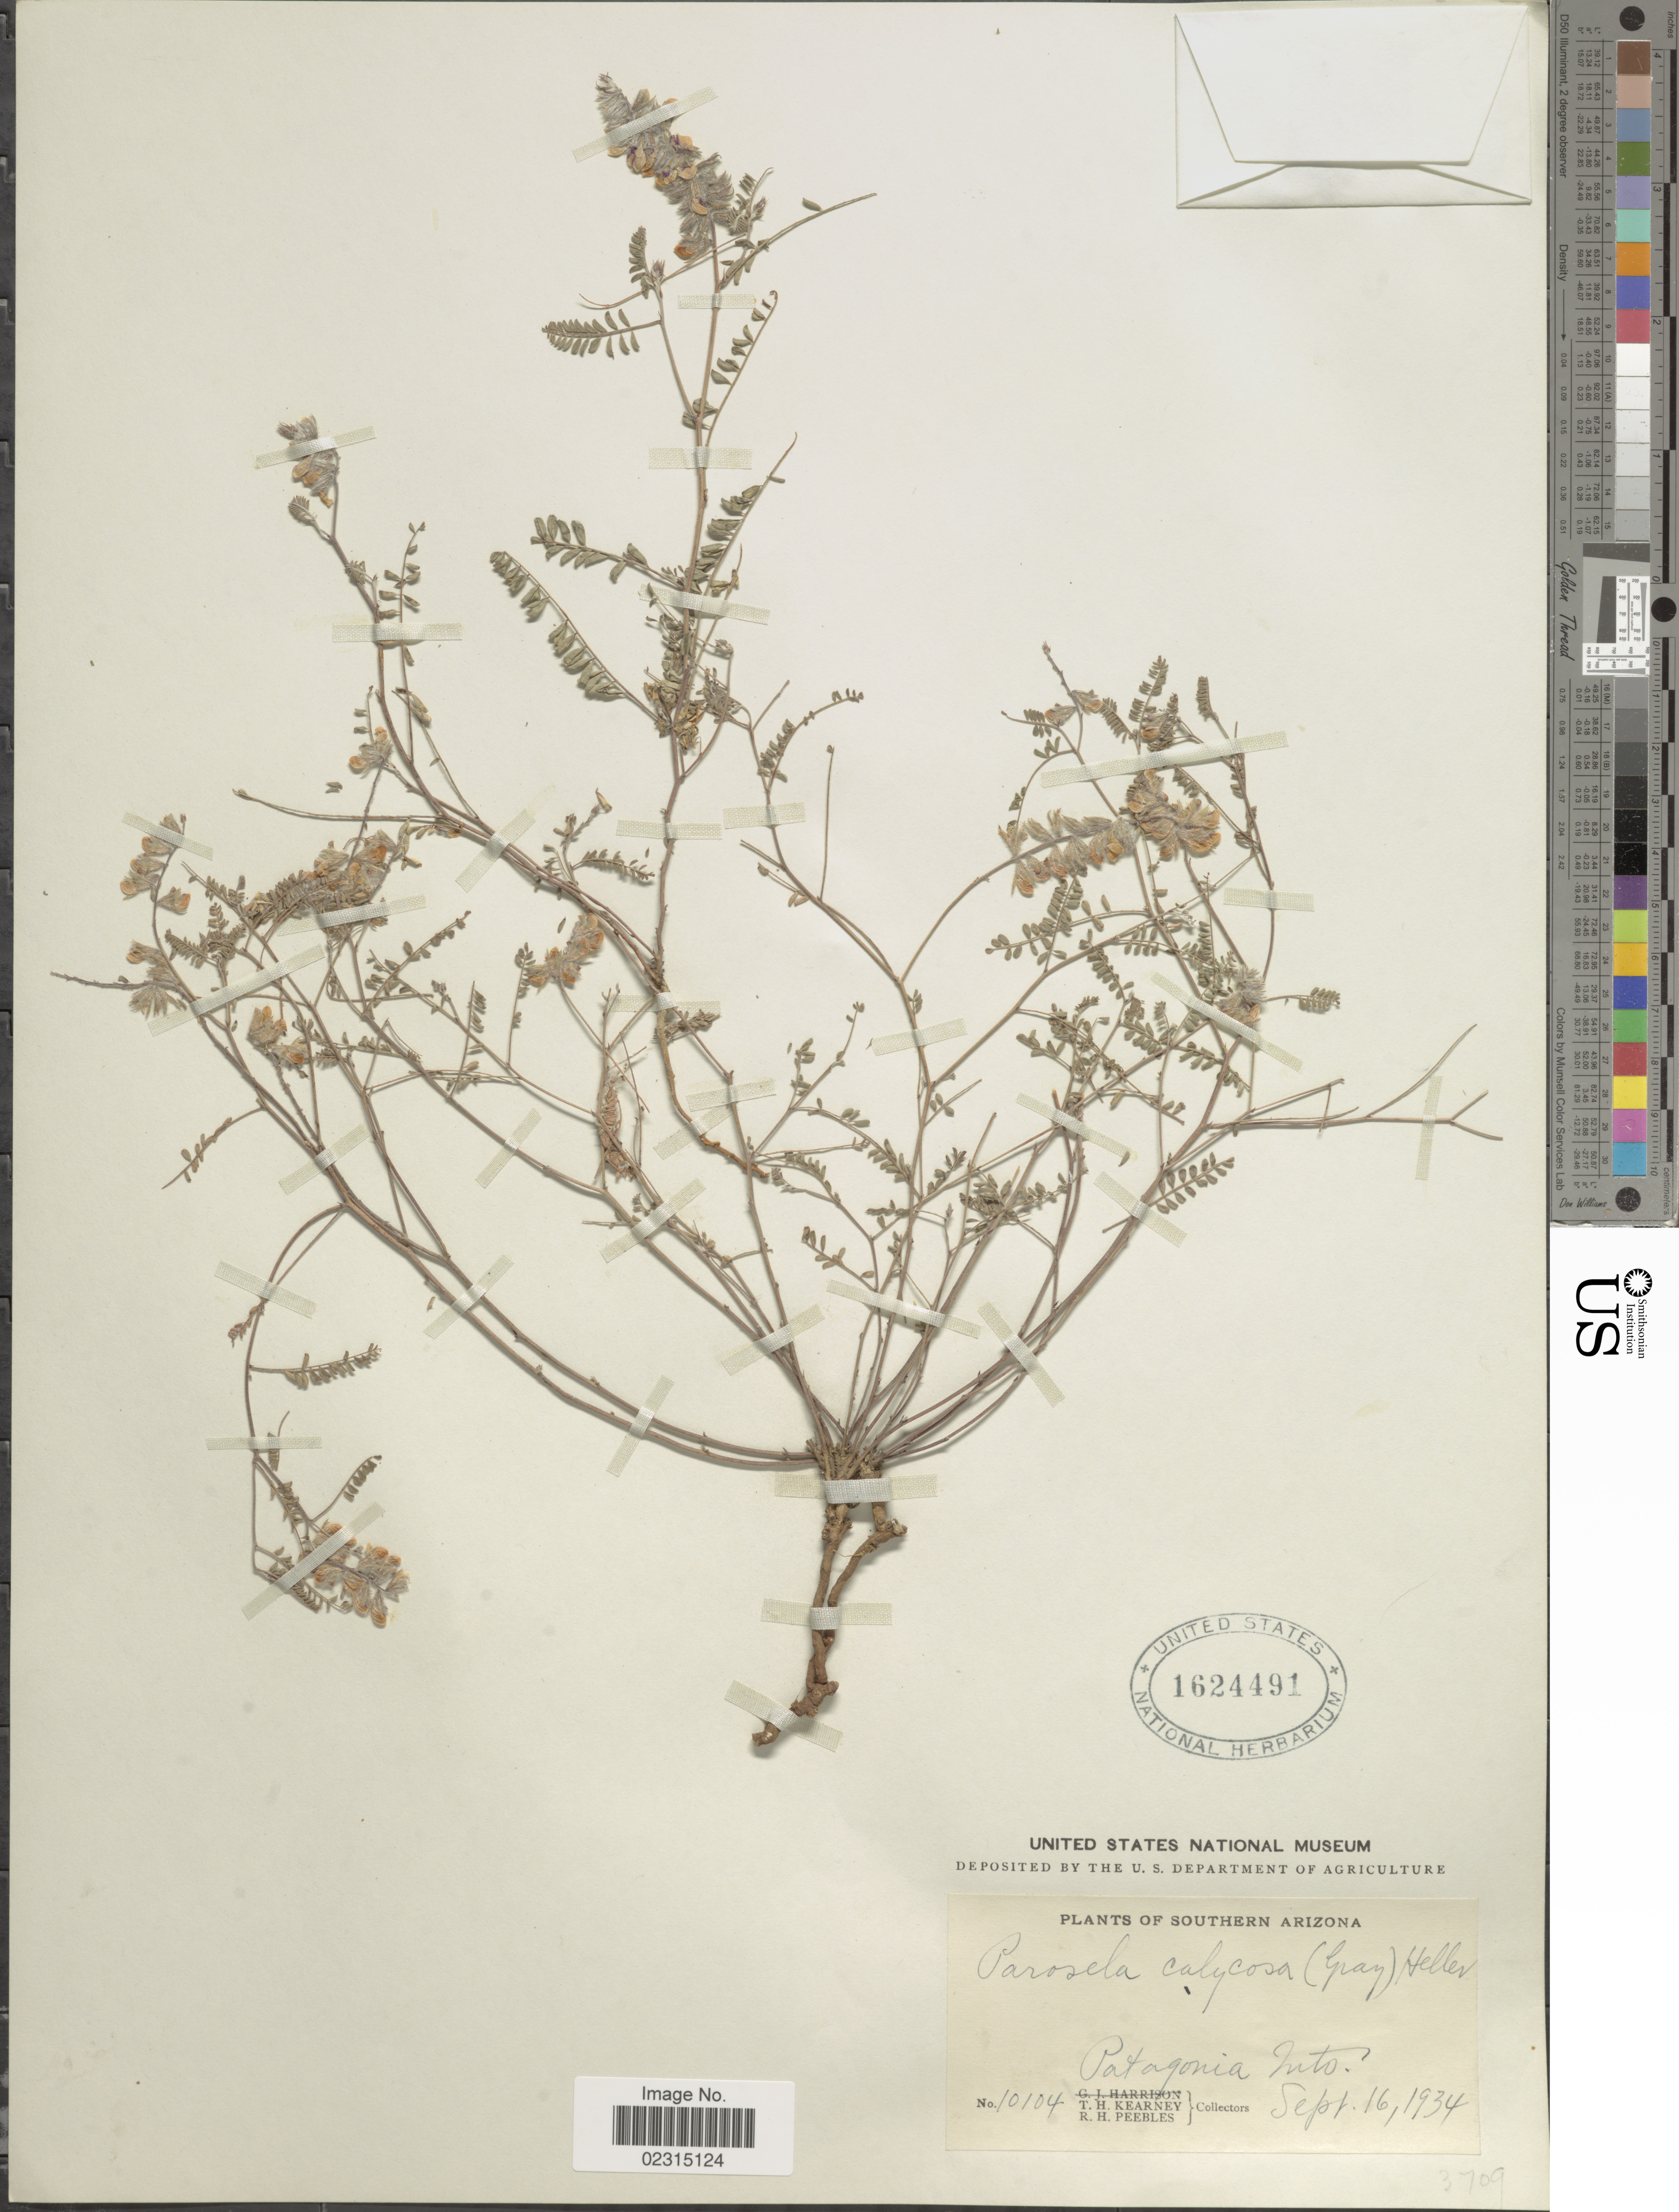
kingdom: Plantae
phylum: Tracheophyta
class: Magnoliopsida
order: Fabales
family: Fabaceae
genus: Marina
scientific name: Marina calycosa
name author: (A. Gray) Barneby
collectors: T. H. Kearney & R. H. Peebles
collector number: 10104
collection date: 1934-09-16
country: United States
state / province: Arizona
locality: Southern Arizona, Patagonia Mts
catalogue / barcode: US 1624491